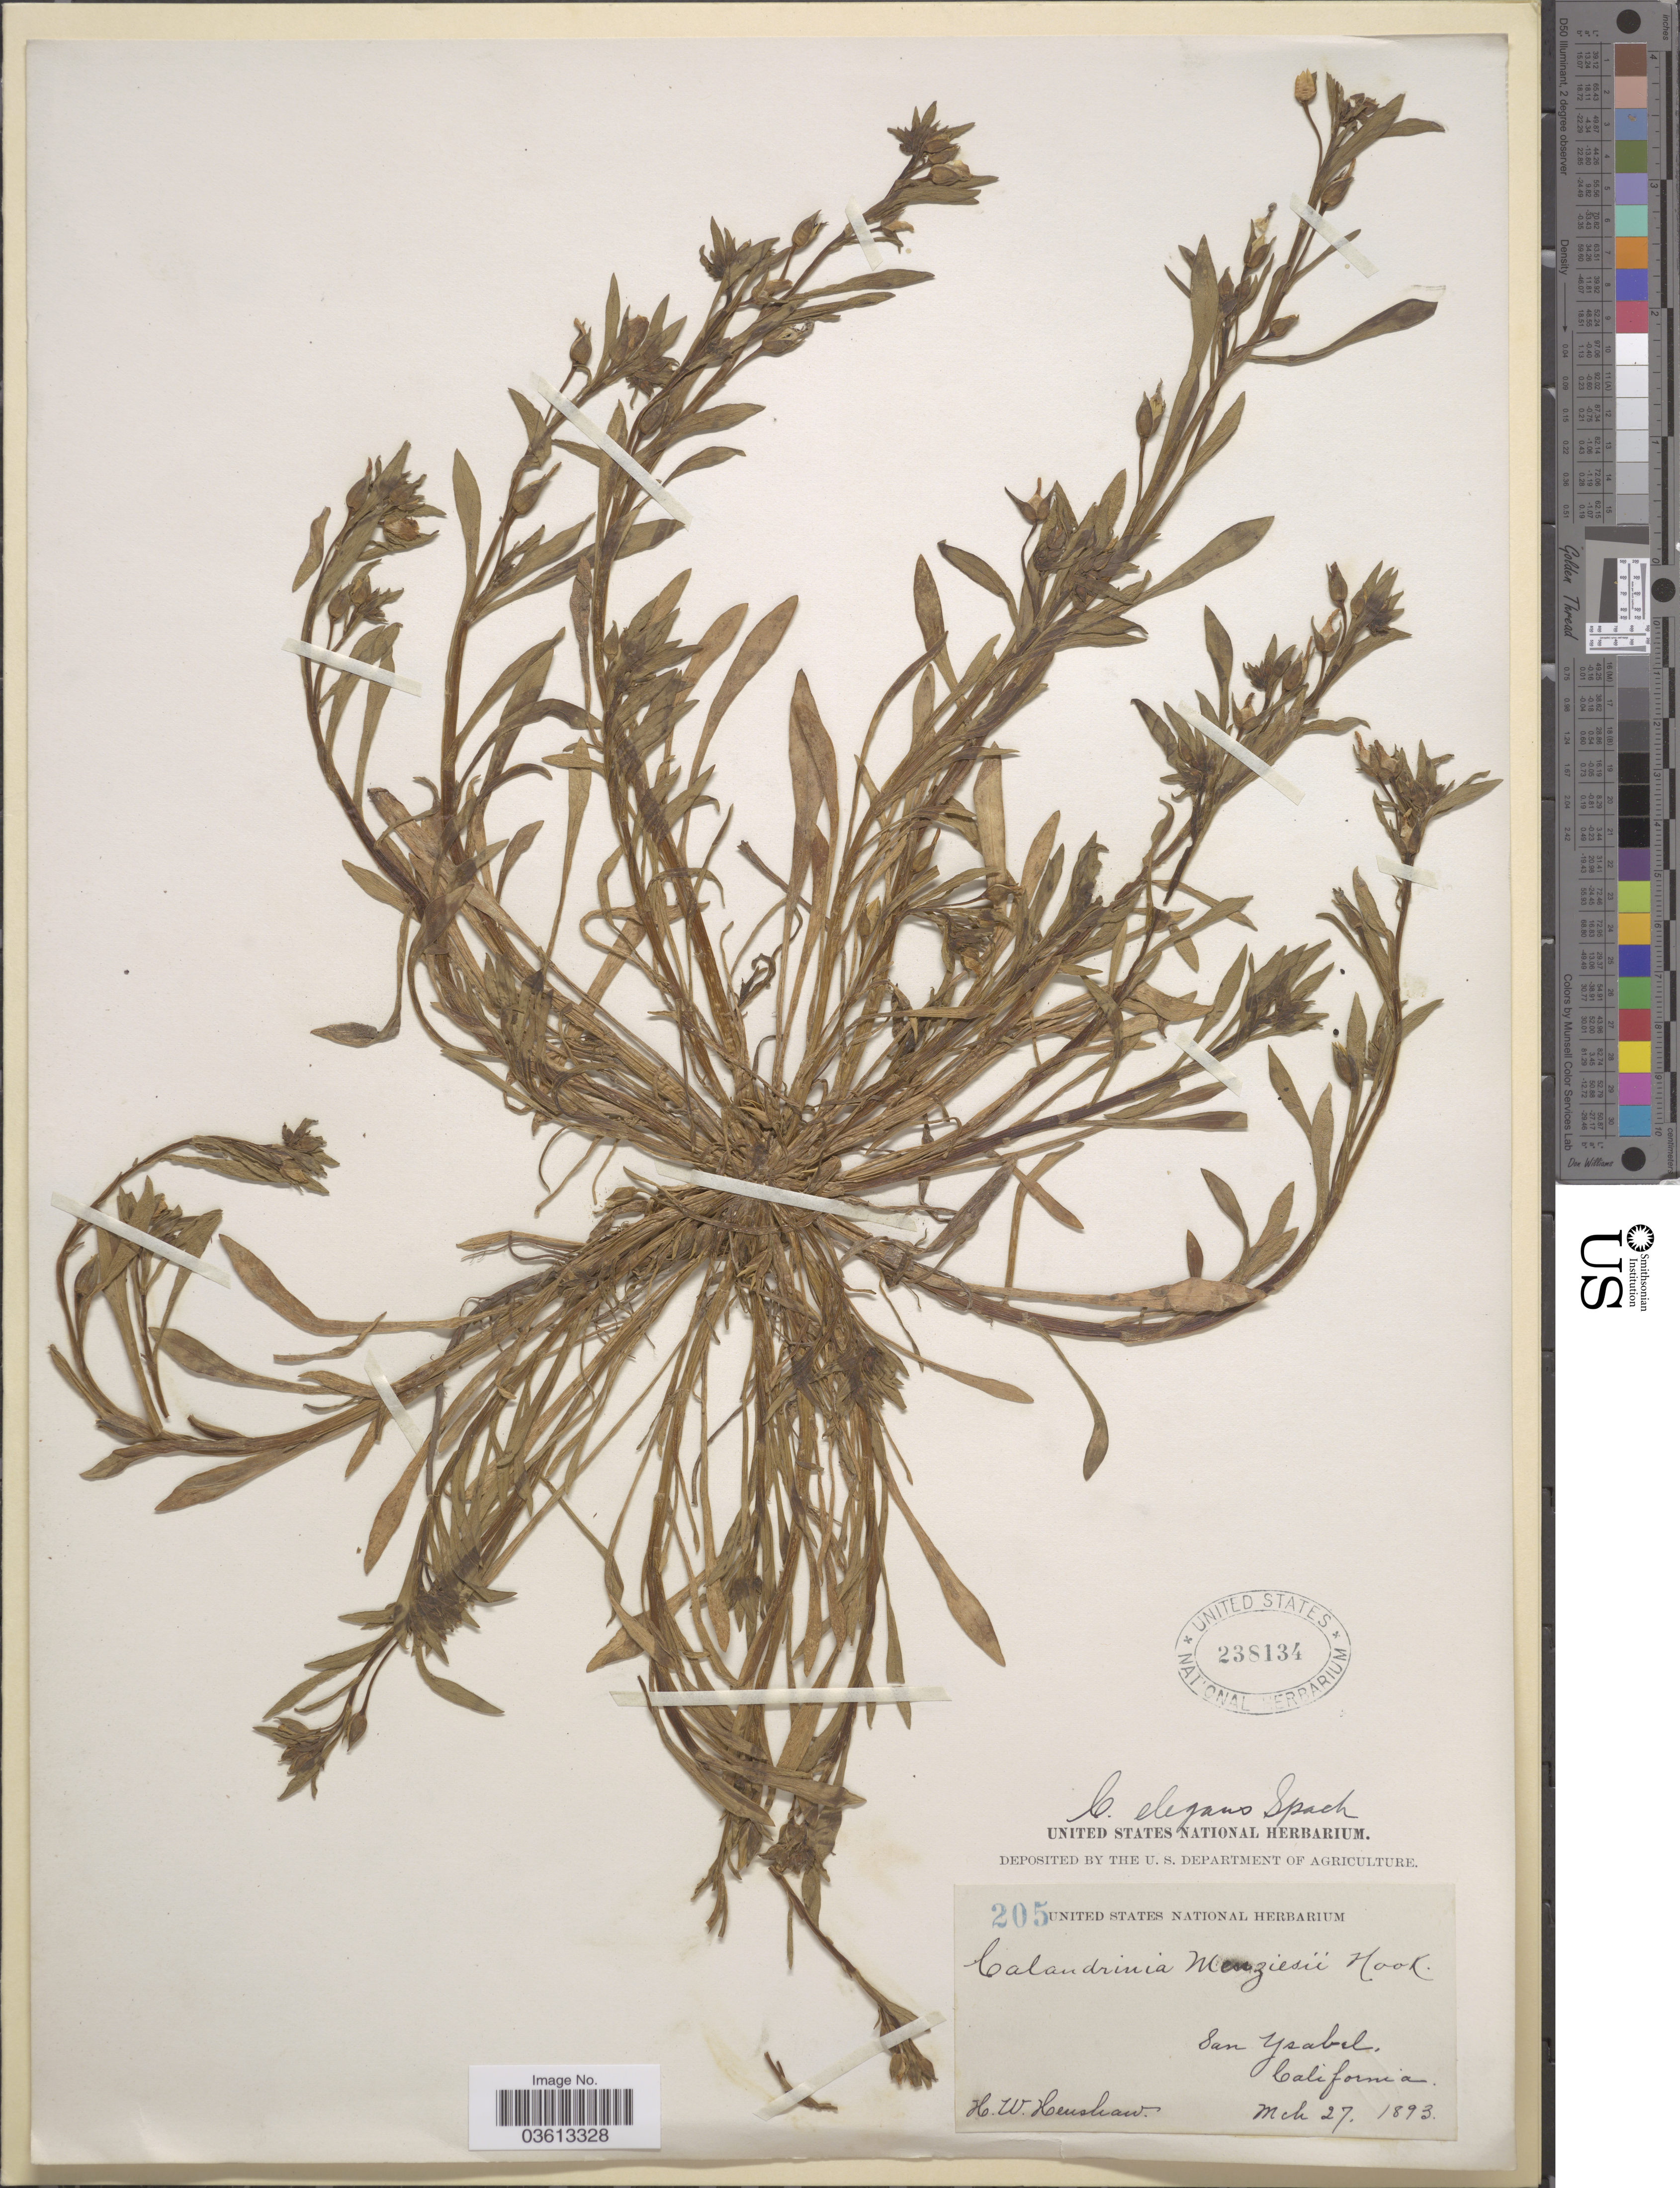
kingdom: Plantae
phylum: Tracheophyta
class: Magnoliopsida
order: Caryophyllales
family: Montiaceae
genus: Calandrinia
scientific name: Calandrinia ciliata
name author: (Ruiz & Pav.) DC.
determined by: Strong, Mark T., (BOT), Smithsonian Institution - National Museum of Natural History (UNITED STATES)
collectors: H. Henshaw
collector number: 205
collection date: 1893-03-27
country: United States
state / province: California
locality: San Ysabel.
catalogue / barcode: US 238134